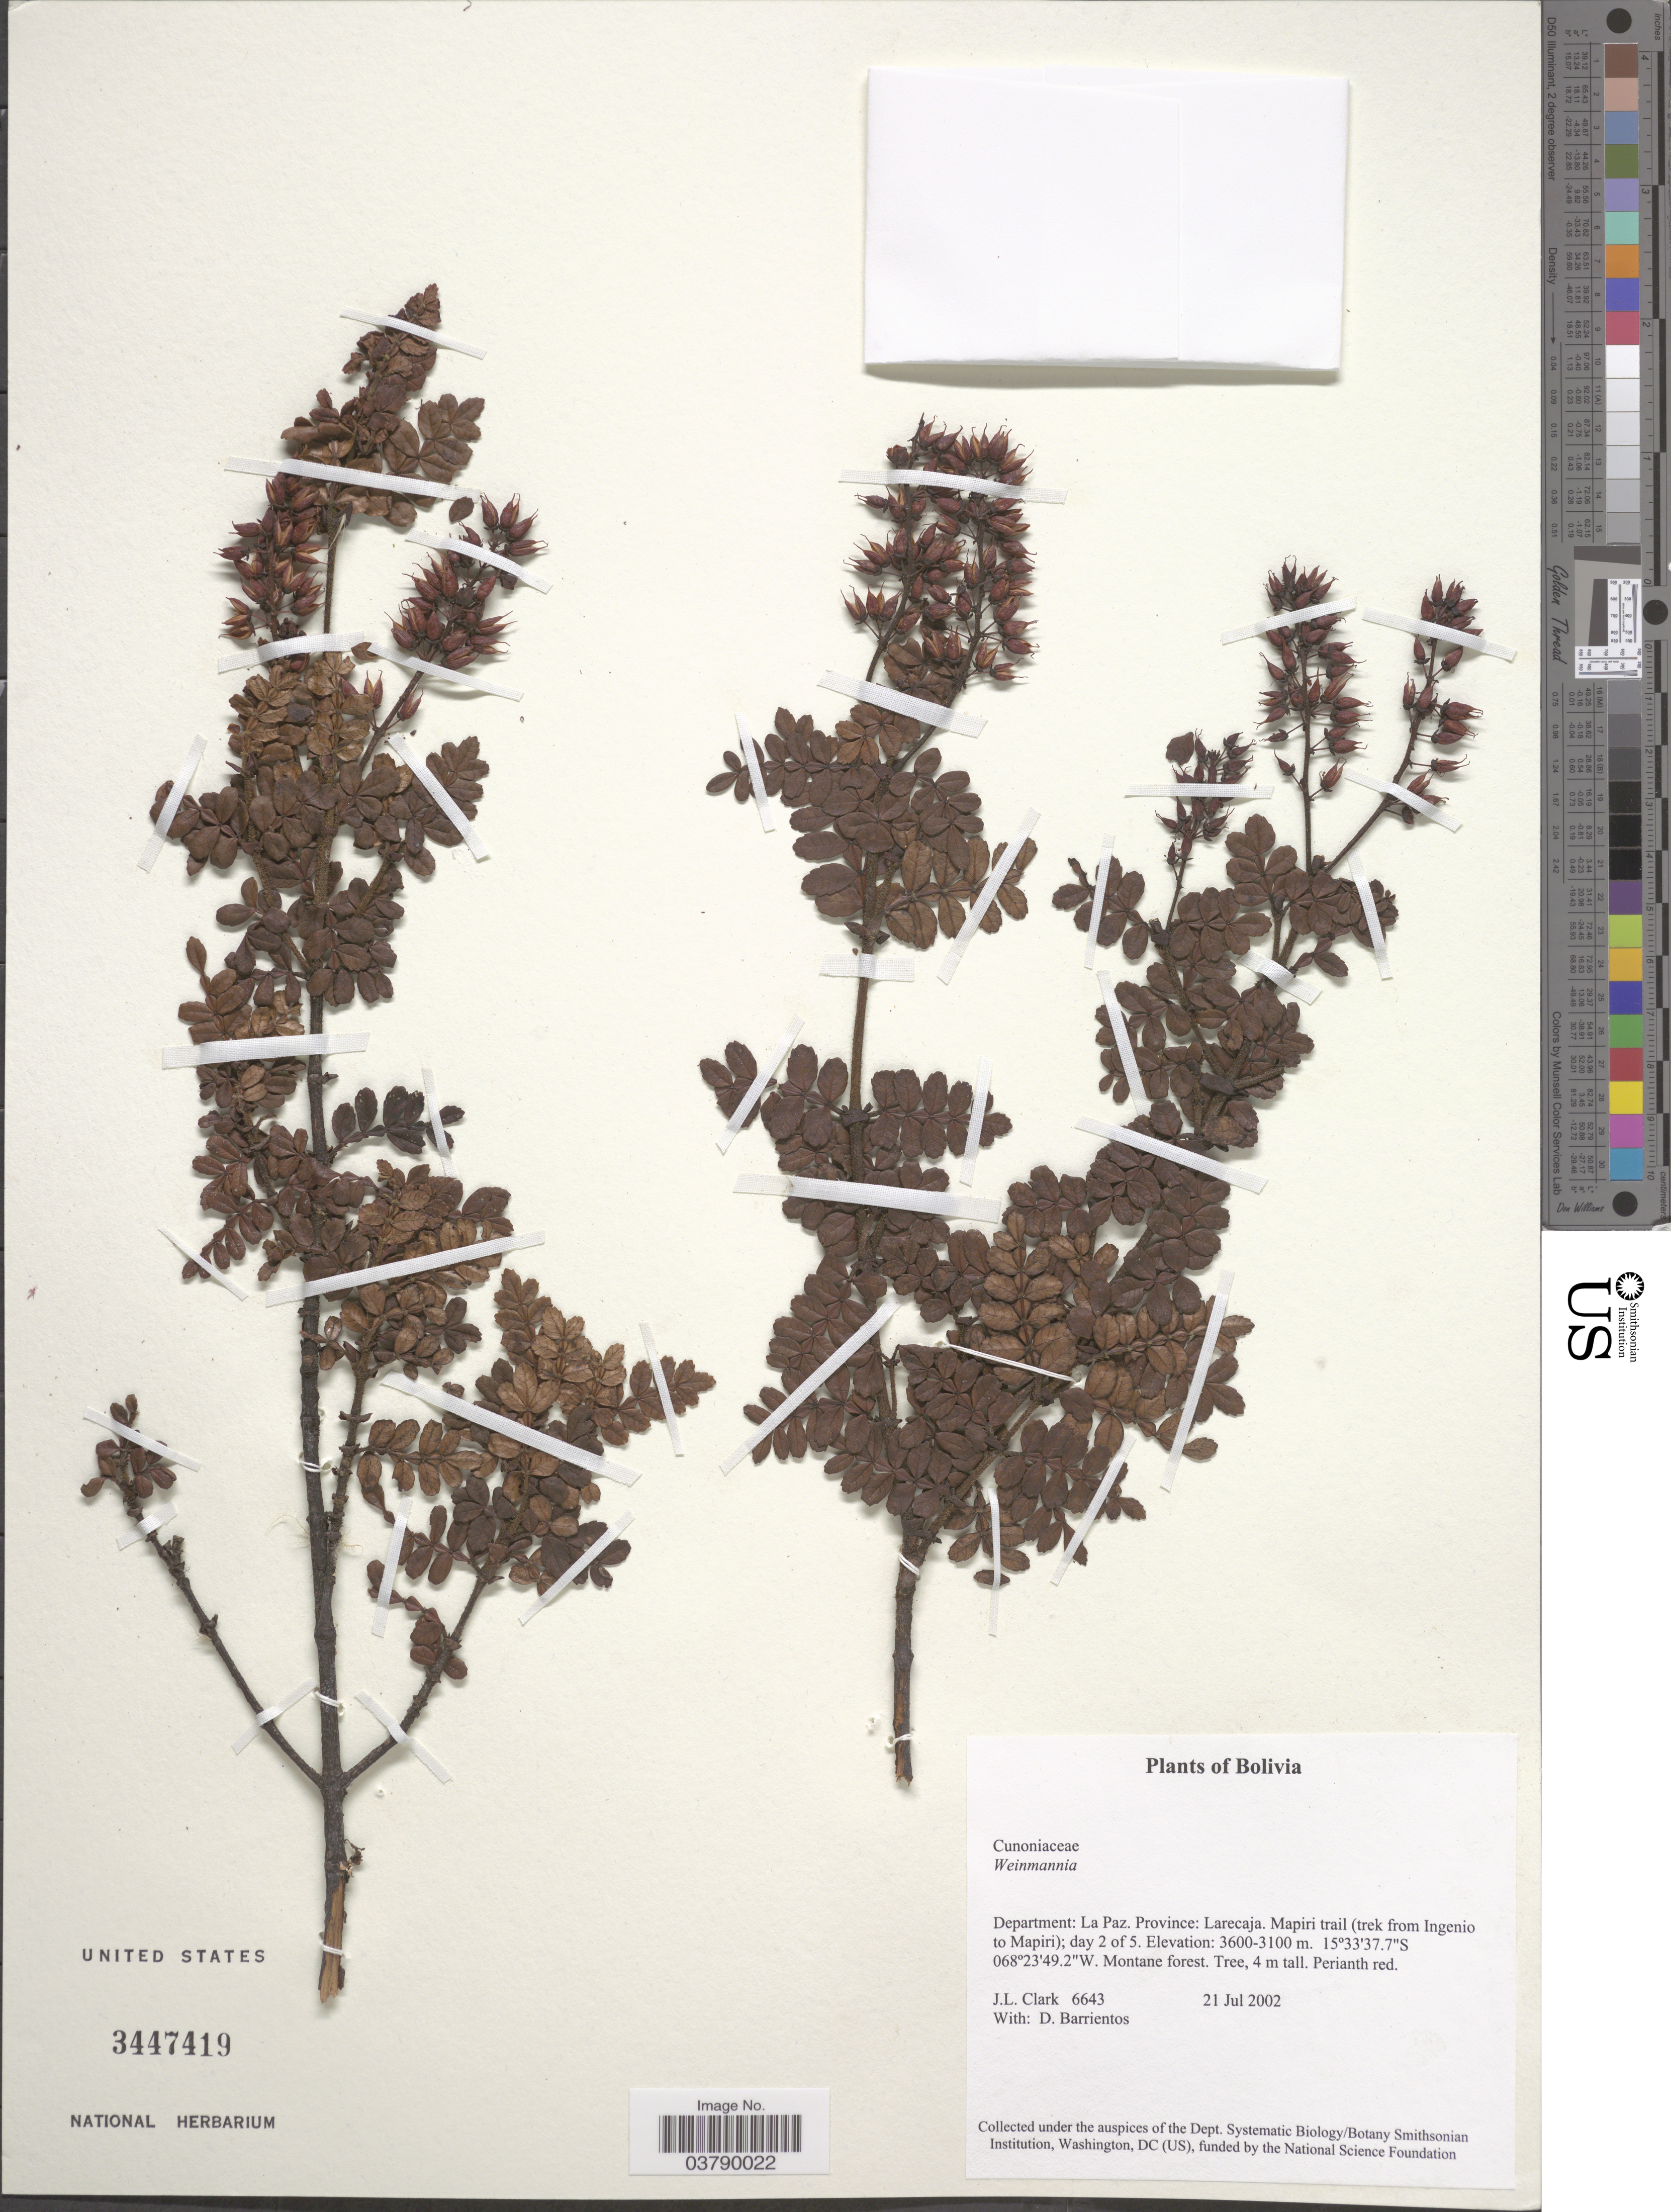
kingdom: Plantae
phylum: Tracheophyta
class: Magnoliopsida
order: Oxalidales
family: Cunoniaceae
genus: Weinmannia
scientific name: Weinmannia sp.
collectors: J. L. Clark & D. Barrientos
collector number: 6643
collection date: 2002-07-21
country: Bolivia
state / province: La Paz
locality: Department: La Paz. Province: Larecaja. Mapiri trail (trek from Ingenio to Mapiri)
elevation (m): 3100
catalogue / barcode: US 3447419